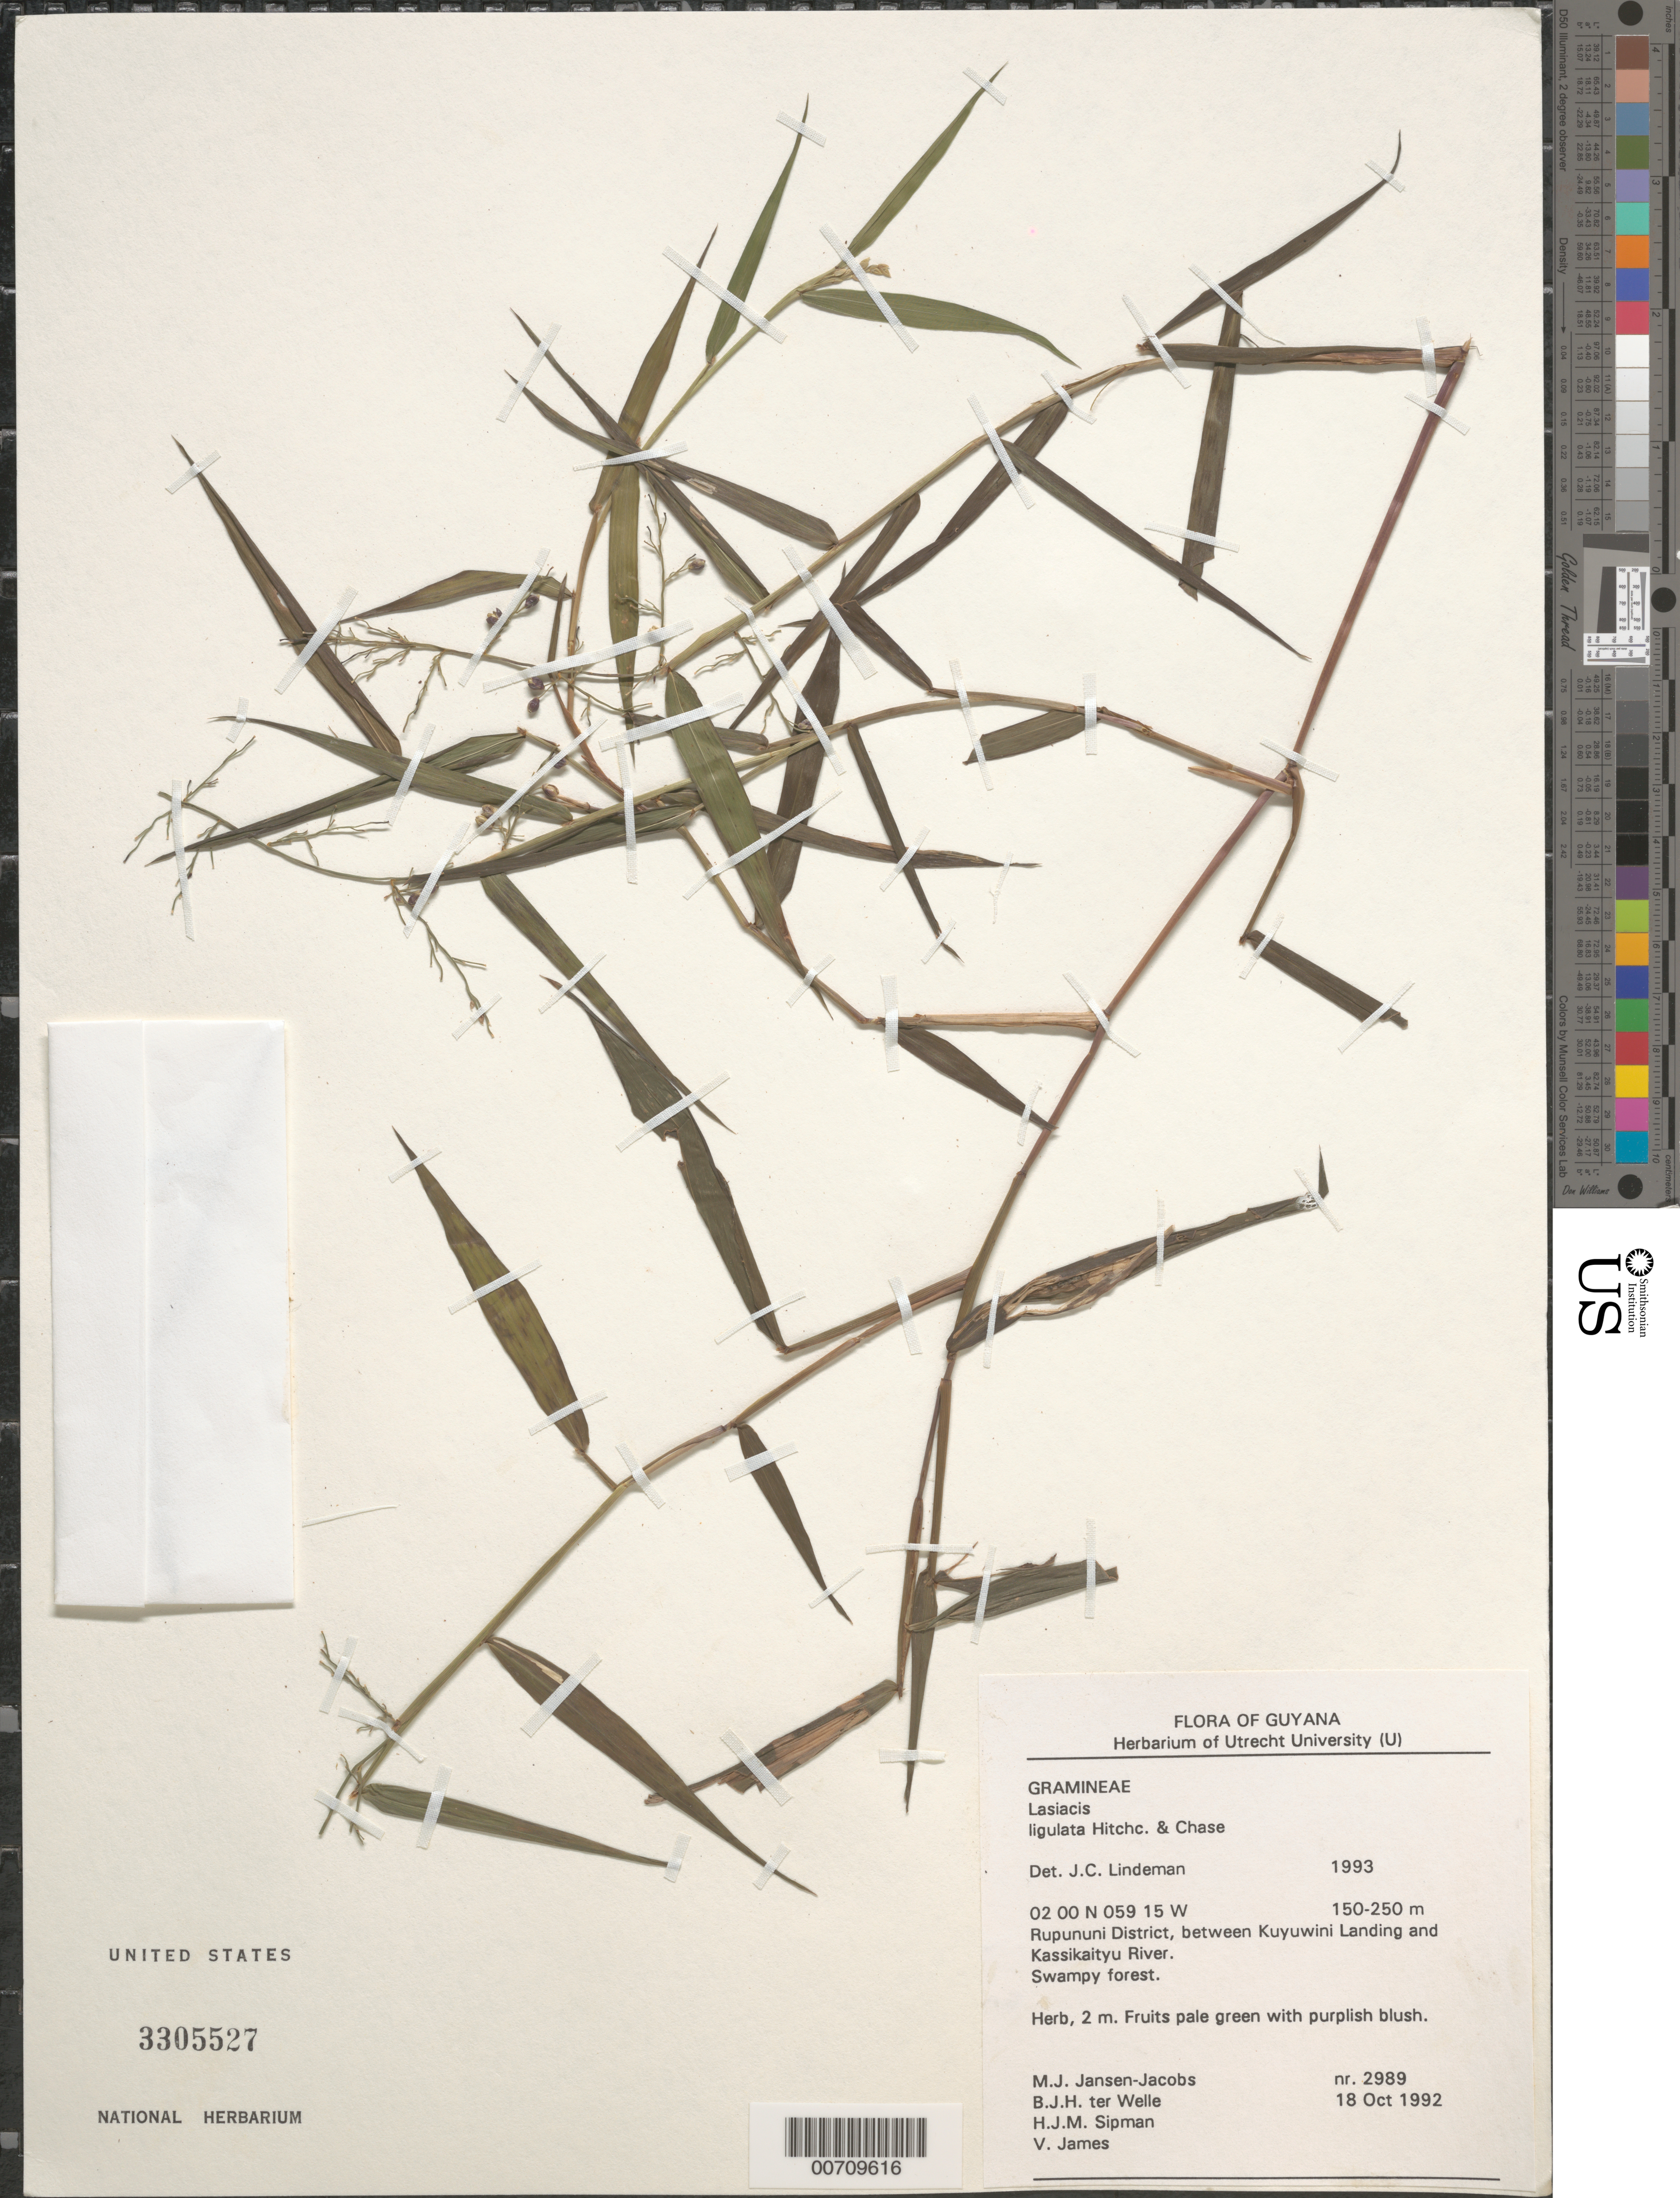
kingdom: Plantae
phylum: Tracheophyta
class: Liliopsida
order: Poales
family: Poaceae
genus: Lasiacis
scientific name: Lasiacis ligulata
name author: Hitchc. & Chase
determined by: Lindeman, J. C.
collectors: M. J. Jansen-Jacobs, B. Welle, H. J. M. Sipman & V. James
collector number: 2989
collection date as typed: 18-Oct-92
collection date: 1992-10-18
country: Guyana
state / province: U. Takutu-U. Essequibo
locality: Rupununi District, between Kuyuwini Landing and Kassikaityu River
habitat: Swampy forest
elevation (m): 150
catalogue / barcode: US 3305527